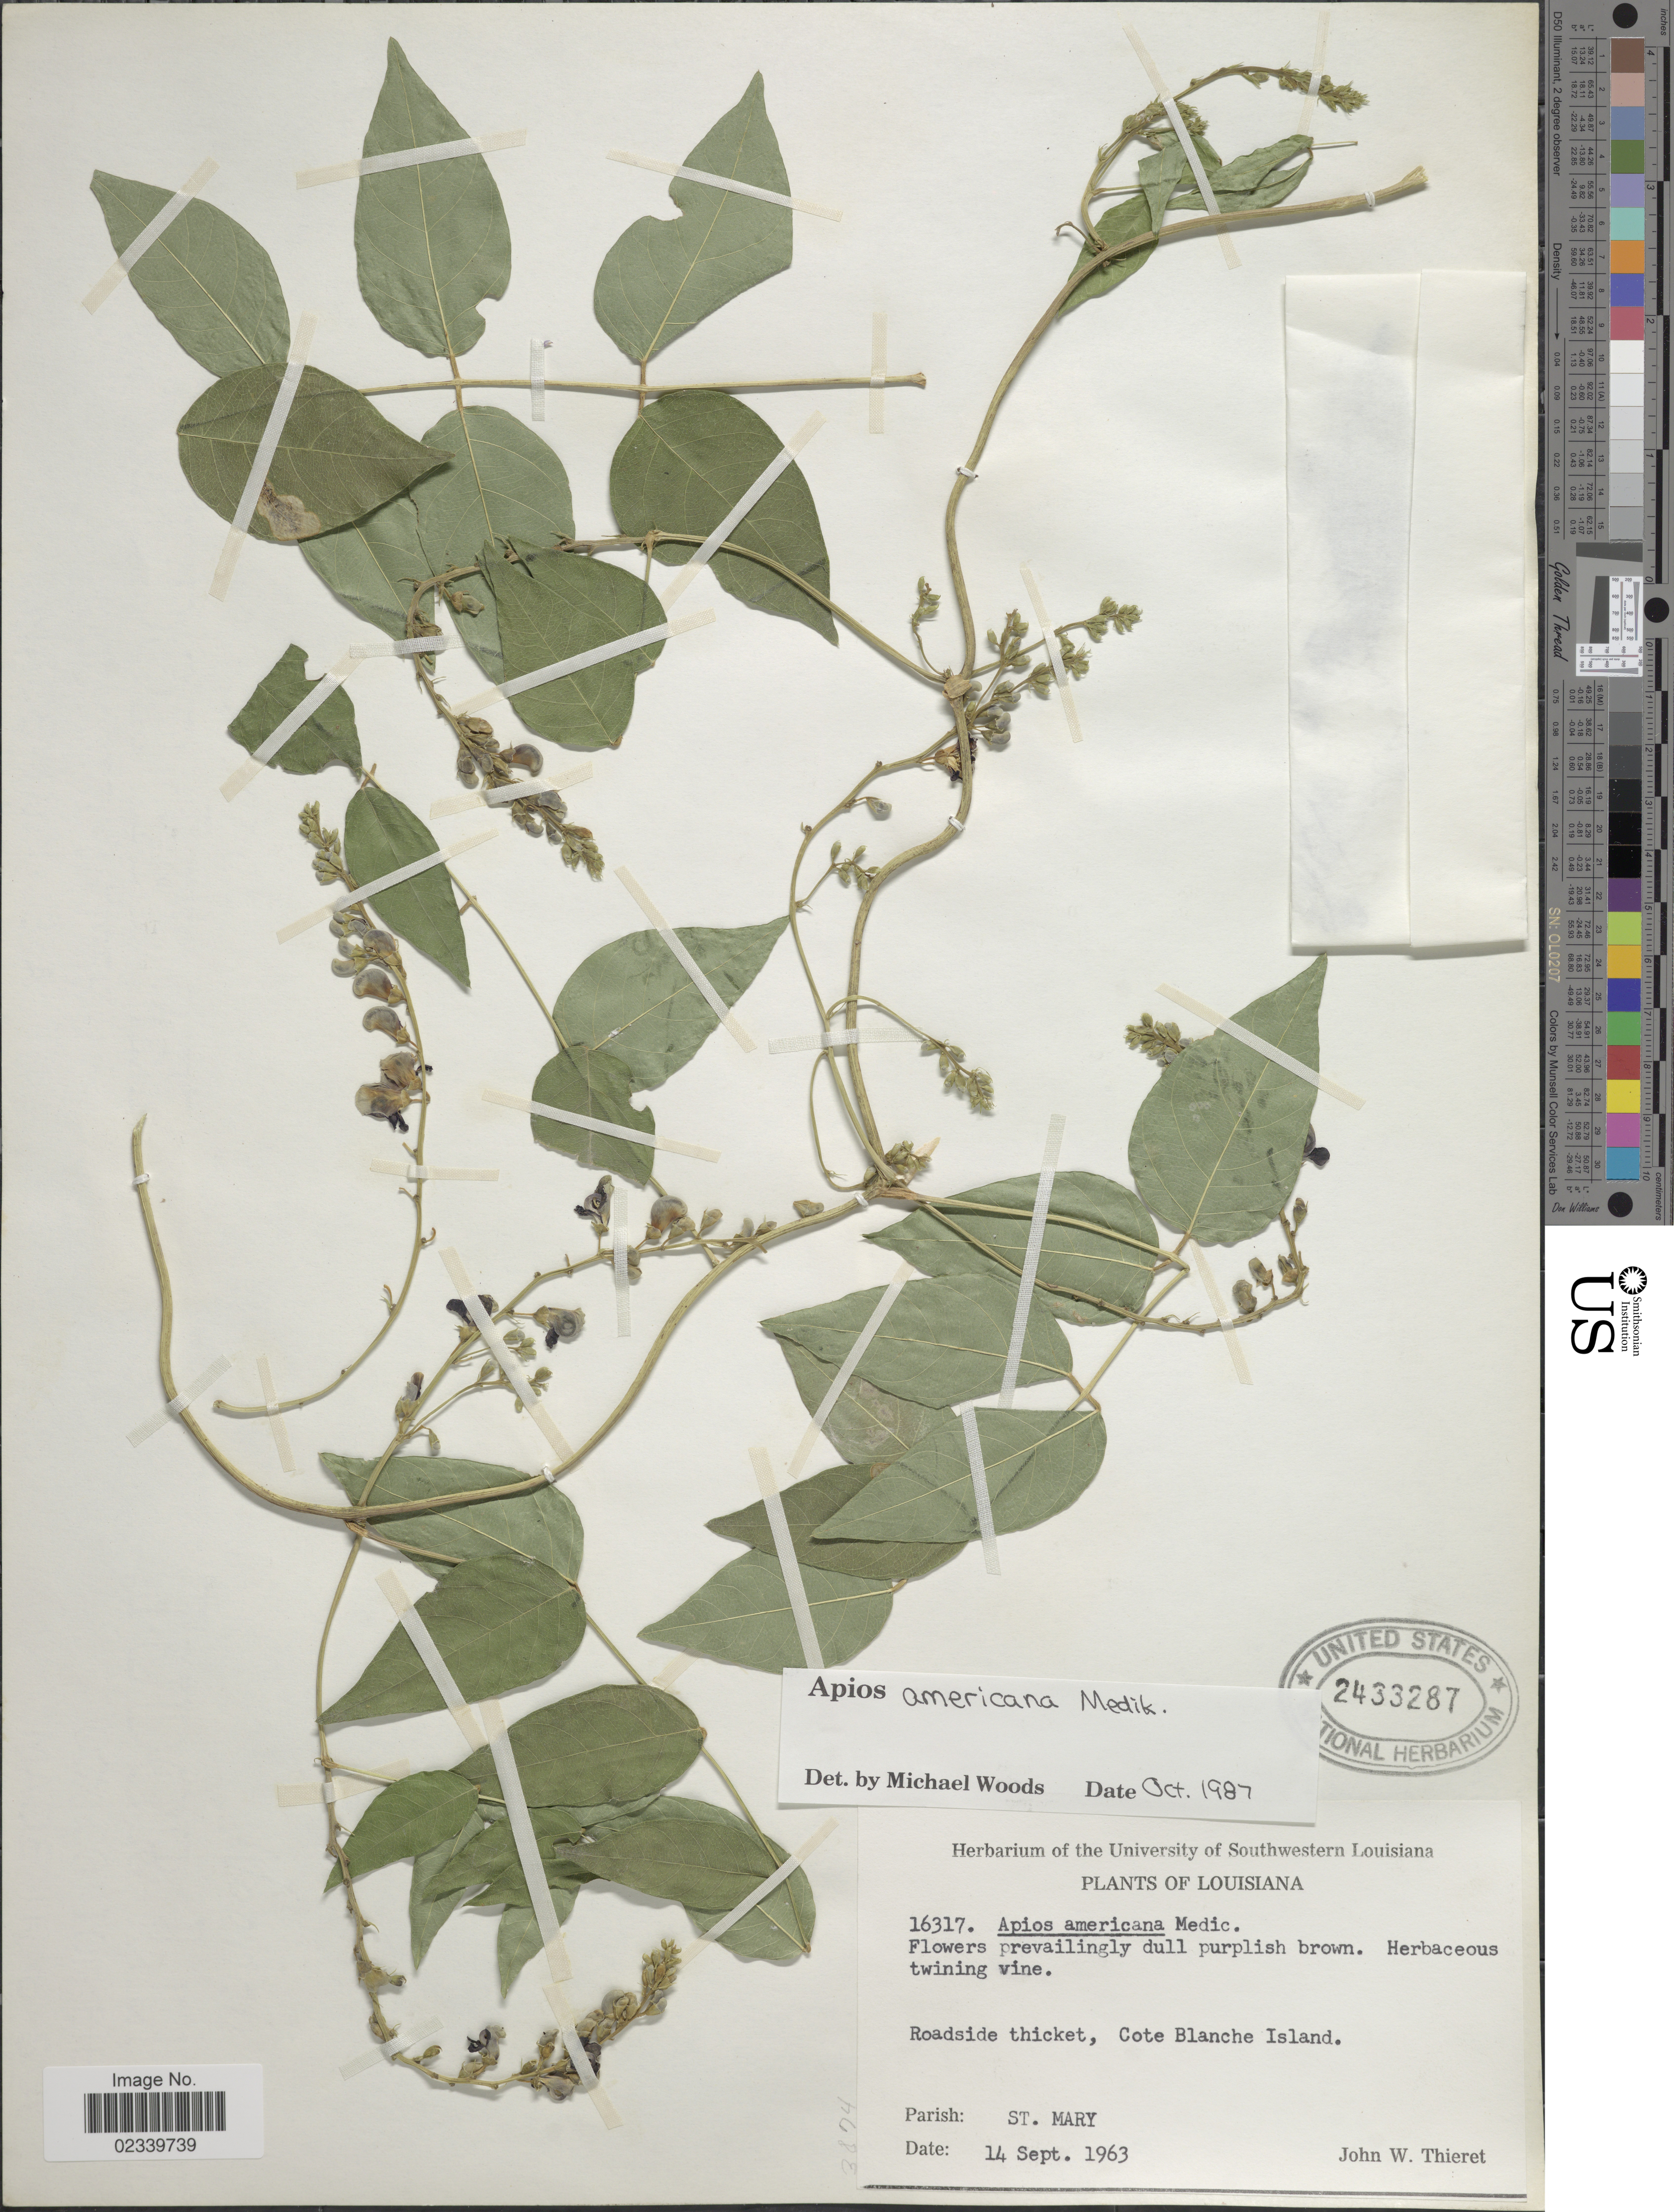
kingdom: Plantae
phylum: Tracheophyta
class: Magnoliopsida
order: Fabales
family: Fabaceae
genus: Apios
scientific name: Apios americana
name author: Medik.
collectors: J. W. Thieret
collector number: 16317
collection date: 1963-09-14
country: United States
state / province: Louisiana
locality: Roadside thicket, Cote Blanche Island.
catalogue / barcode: US 2433287